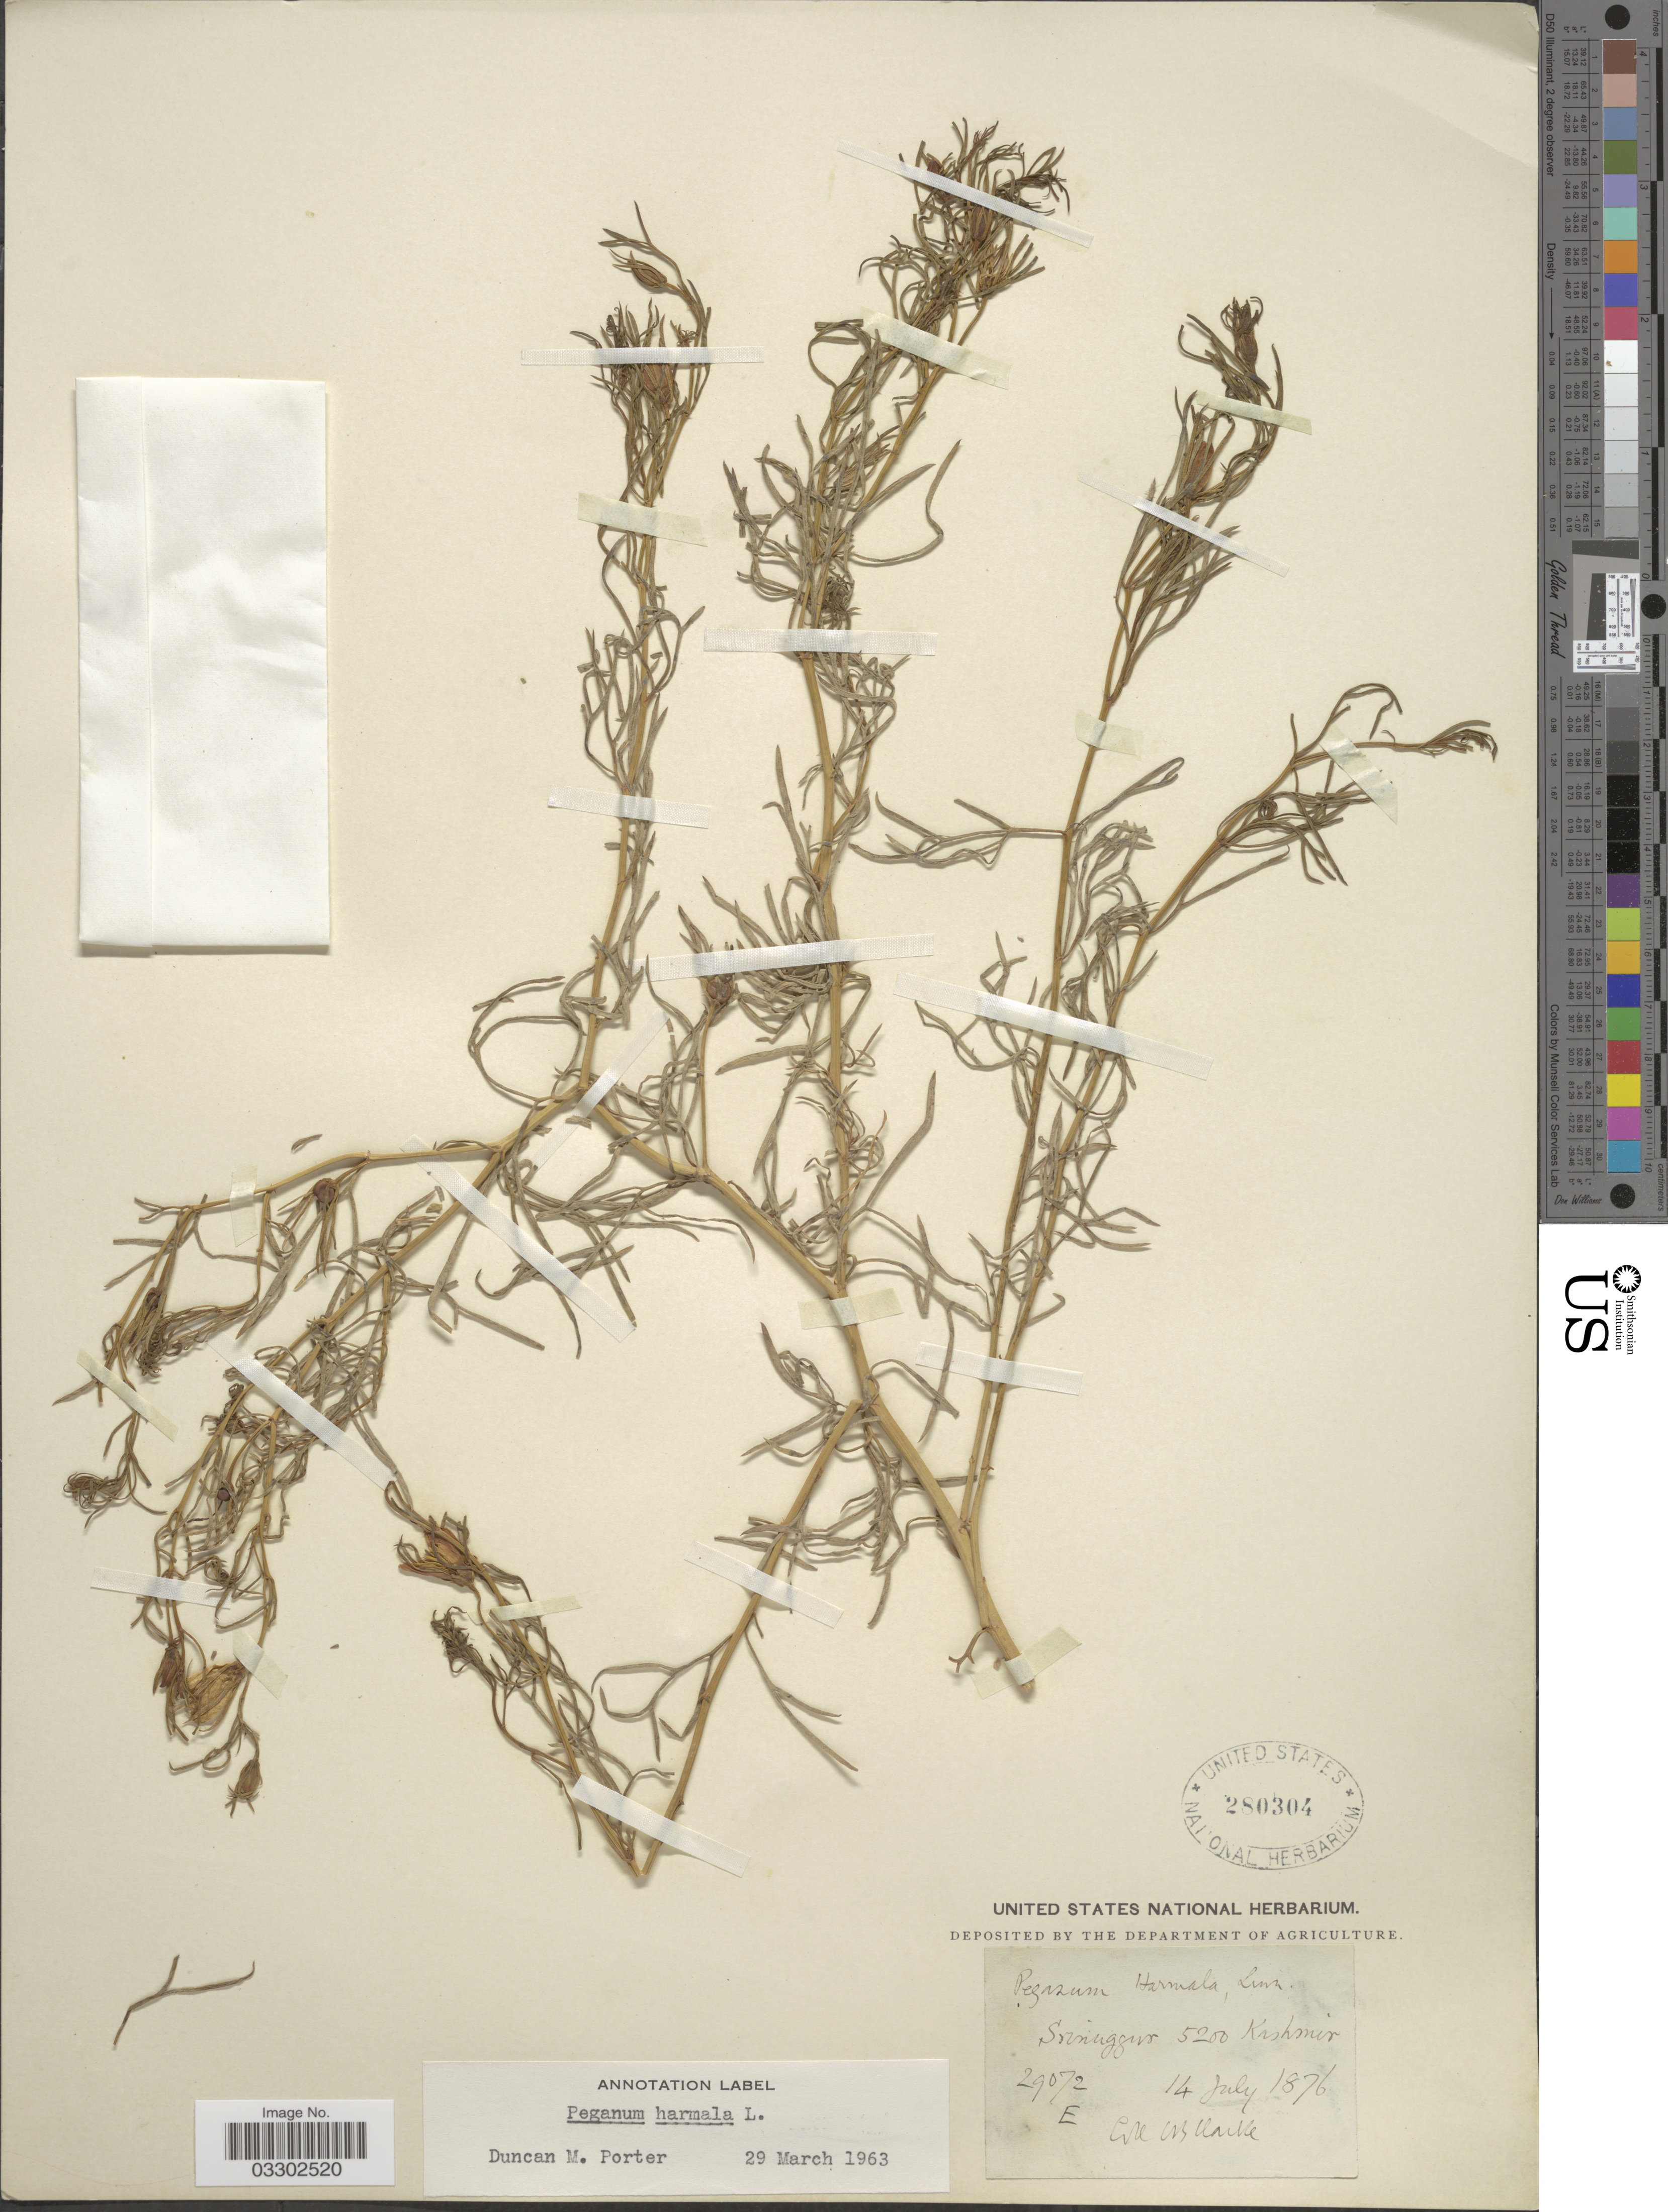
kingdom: Plantae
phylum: Tracheophyta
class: Magnoliopsida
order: Sapindales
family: Tetradiclidaceae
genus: Peganum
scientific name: Peganum harmala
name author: L.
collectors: C. B. Clarke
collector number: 29072E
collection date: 1876-07-14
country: India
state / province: Jammu and Kashmir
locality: Srinagar, Kashmir.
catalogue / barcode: US 280304